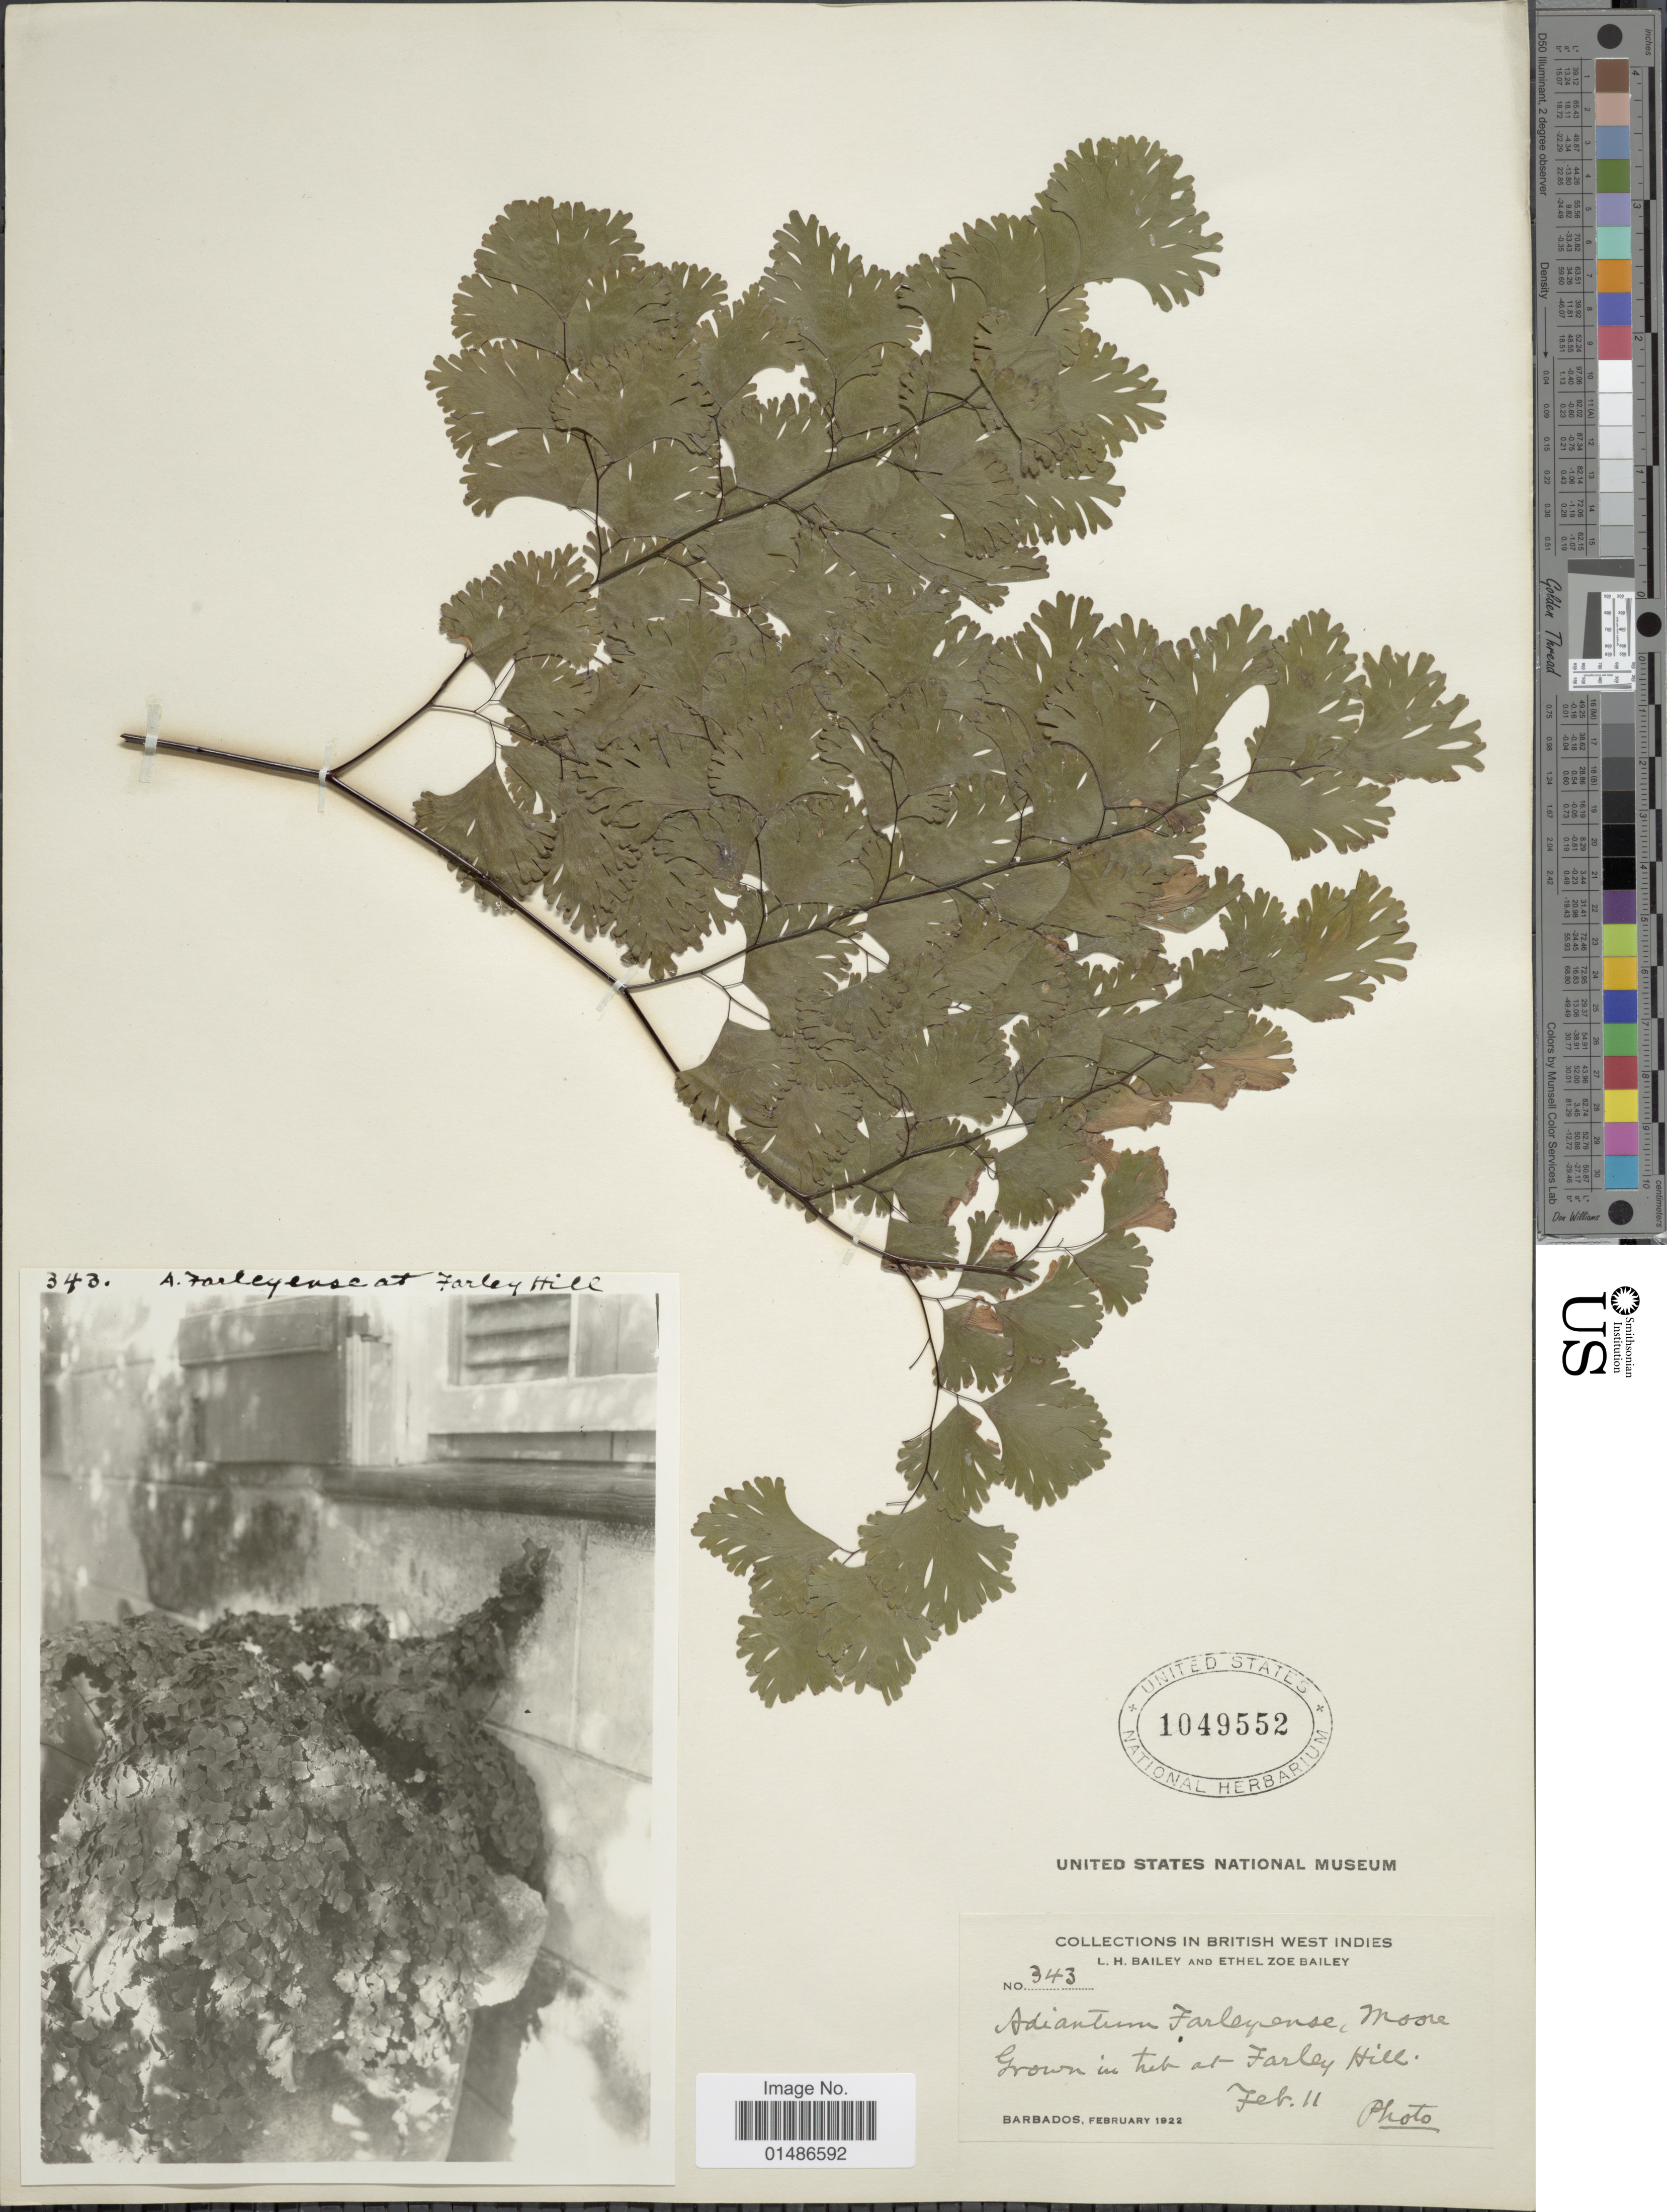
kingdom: Plantae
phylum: Tracheophyta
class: Polypodiopsida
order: Polypodiales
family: Pteridaceae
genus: Adiantum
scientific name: Adiantum tenerum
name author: Sw.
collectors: L. H. Bailey & E. Z. Bailey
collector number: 343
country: Barbados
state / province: Saint Andrew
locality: British West Indies. Grown in tub at Farley Hill.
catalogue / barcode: US 1049552